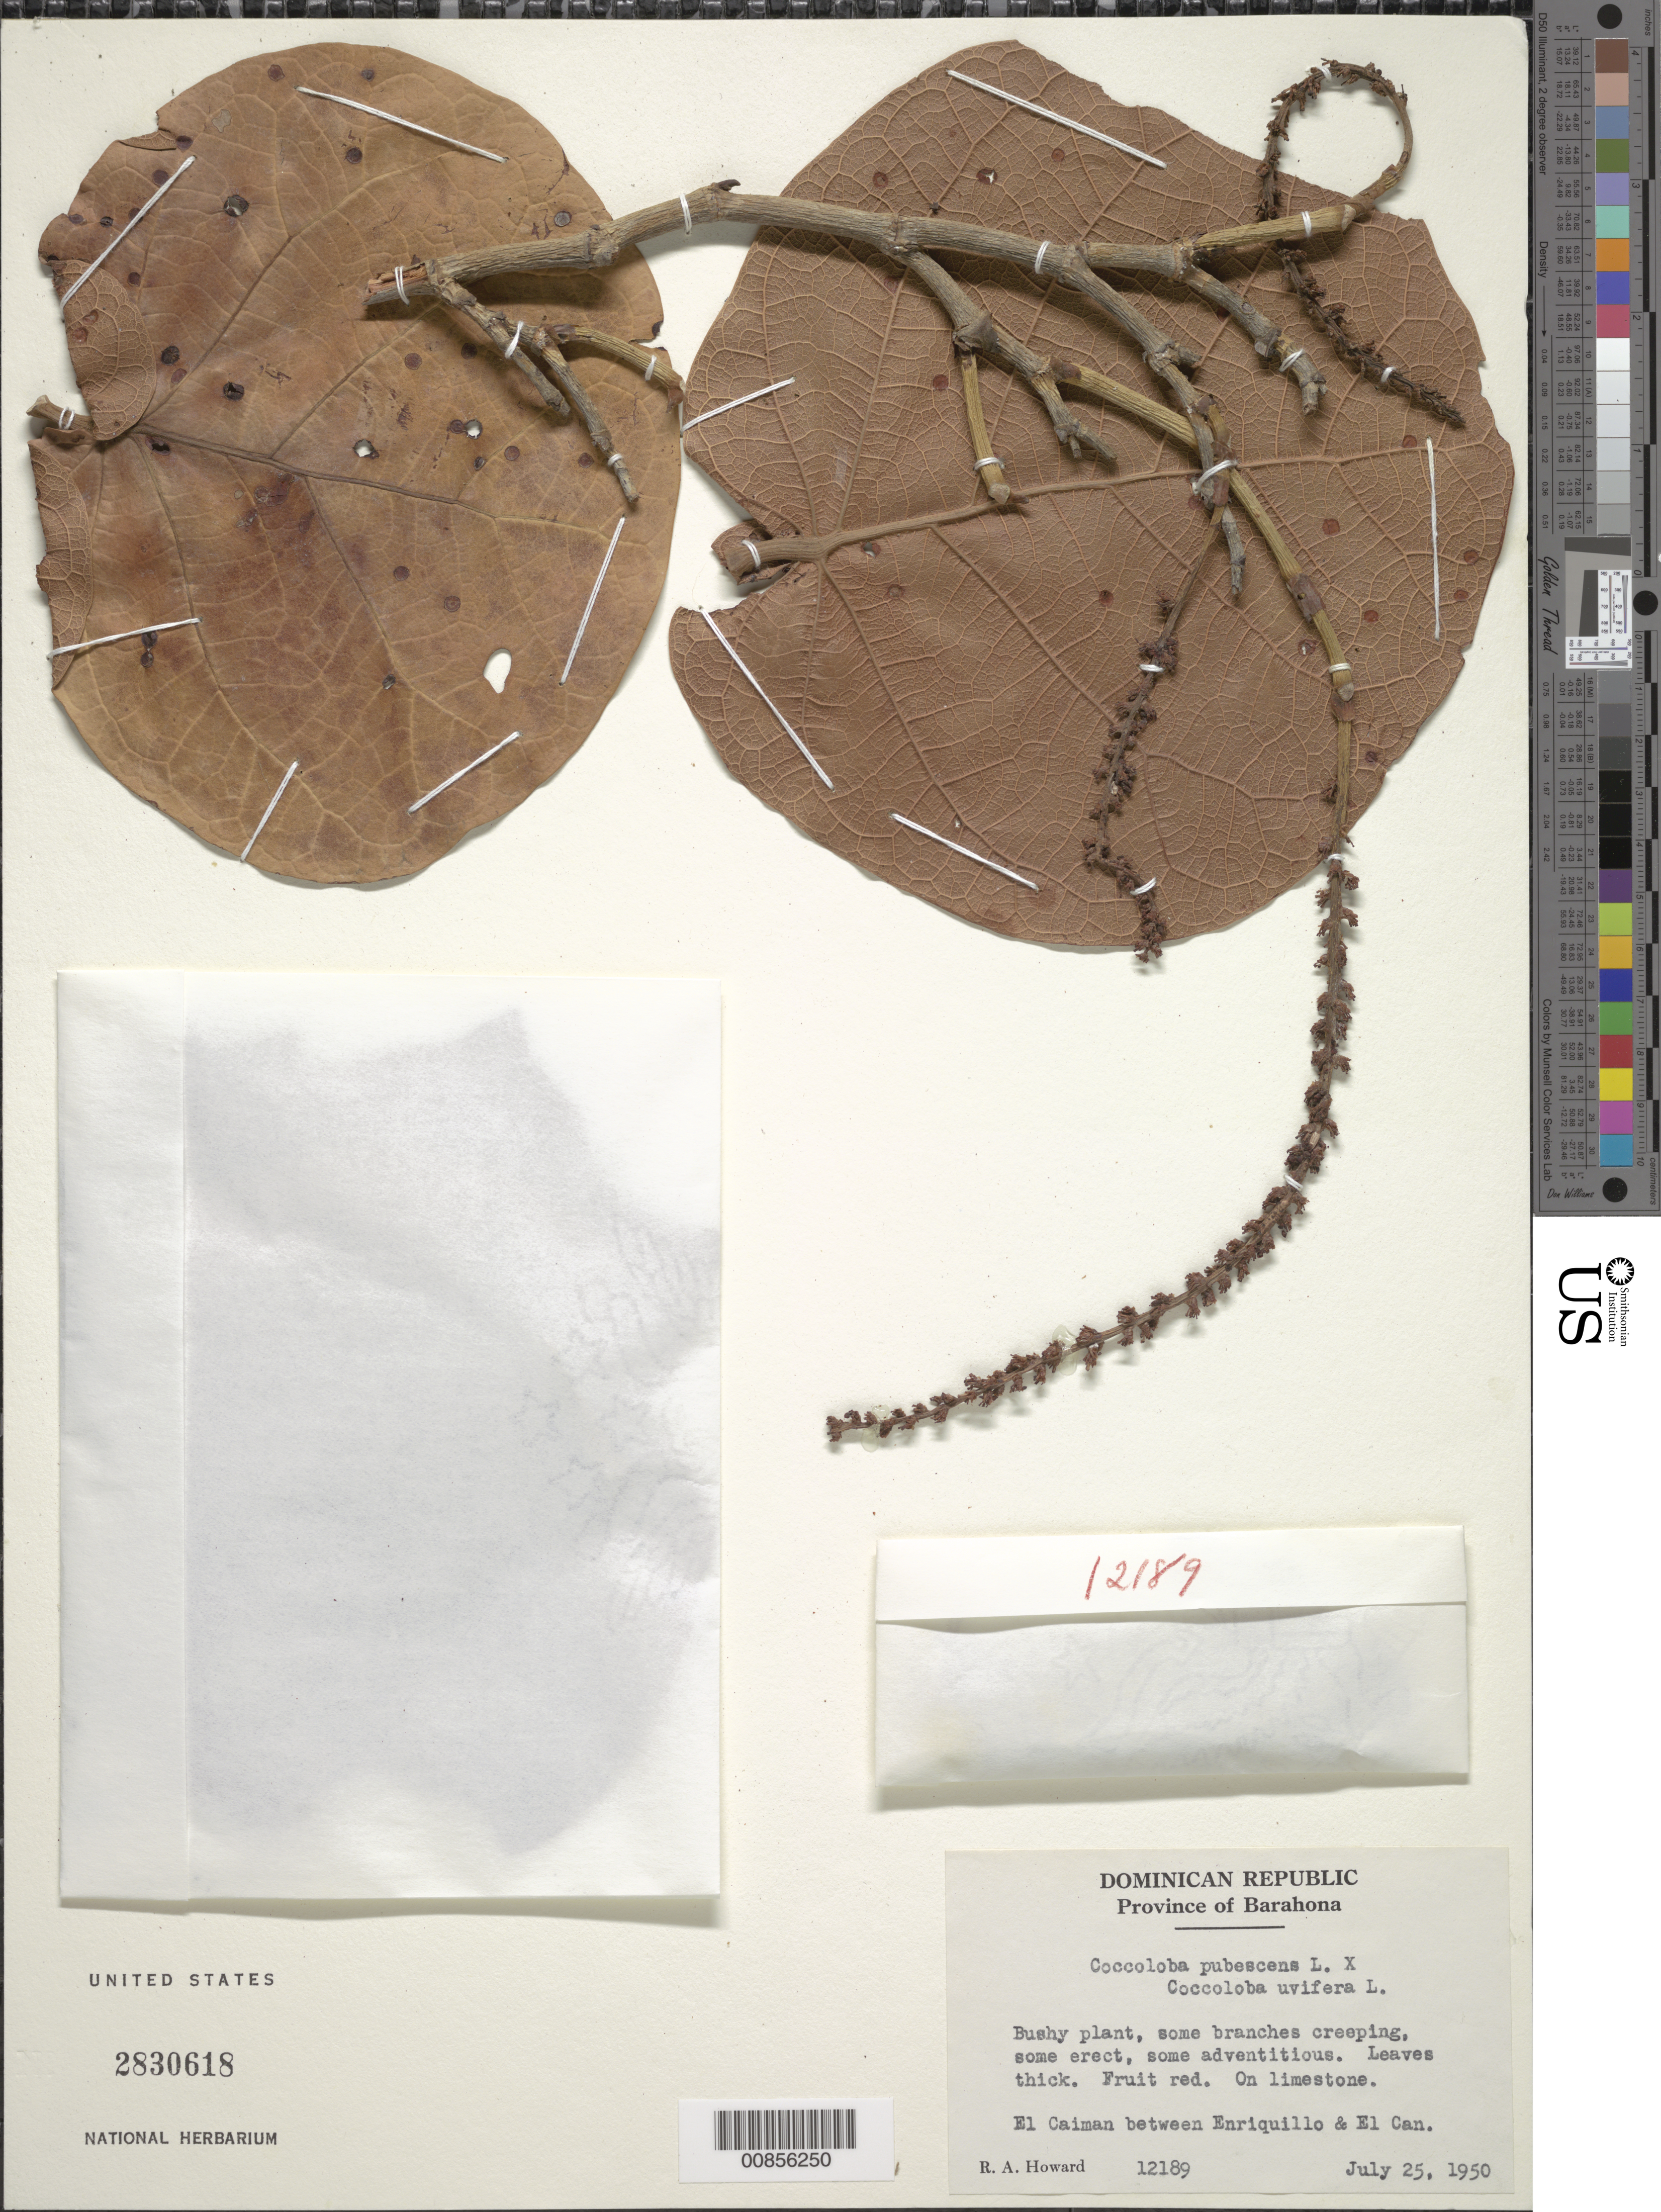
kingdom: Plantae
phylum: Tracheophyta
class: Magnoliopsida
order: Caryophyllales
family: Polygonaceae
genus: Coccoloba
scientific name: Coccoloba uvifera x C. pubescens L.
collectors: R. A. Howard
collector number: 12189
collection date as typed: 25 Jul 1950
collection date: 1950-07-25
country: Dominican Republic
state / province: Barahona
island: Hispaniola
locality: El Caiman between Enriquillo & El Can.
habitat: On limestone.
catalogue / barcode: US 2830618